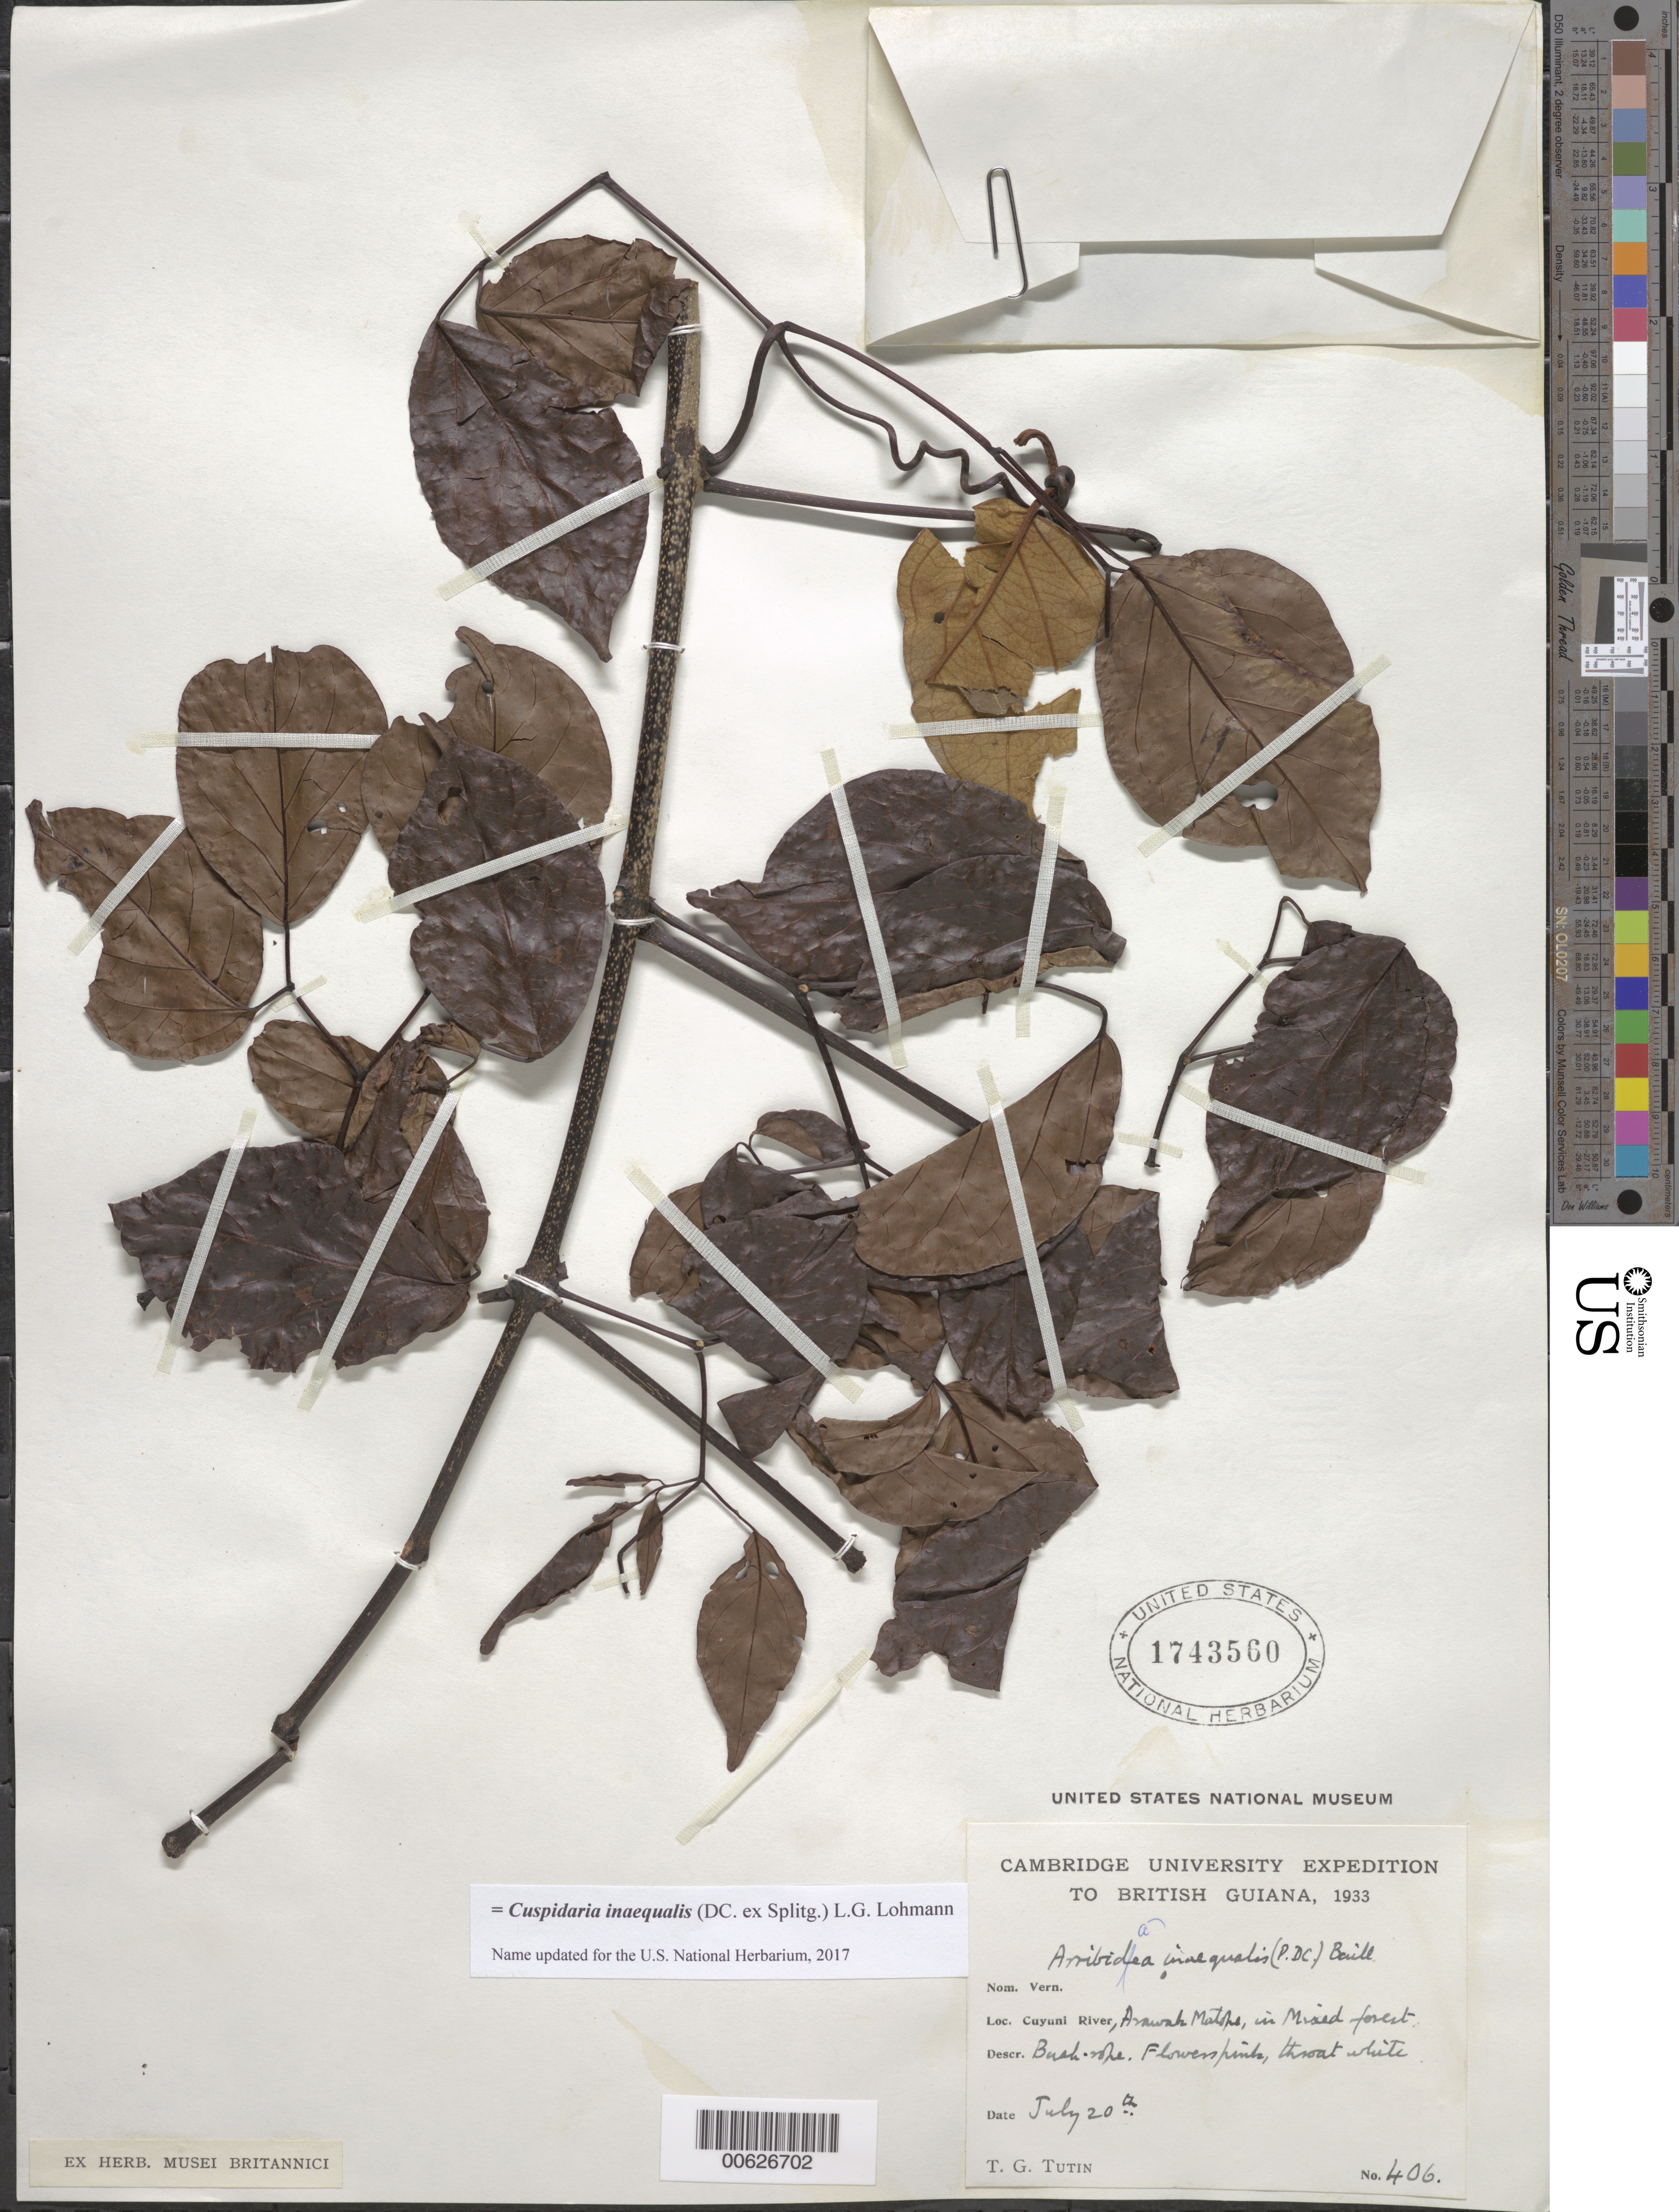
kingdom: Plantae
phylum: Tracheophyta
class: Magnoliopsida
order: Lamiales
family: Bignoniaceae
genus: Cuspidaria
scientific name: Cuspidaria inaequalis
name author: (Splitg.) L.G. Lohmann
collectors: T. G. Tutin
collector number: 406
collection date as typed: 20-Jul-33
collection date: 1933-07-20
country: Guyana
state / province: Cuyuni-Mazaruni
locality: Arawak Matope, Cuyuni R.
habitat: Mixed forest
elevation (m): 91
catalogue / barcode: US 1743560